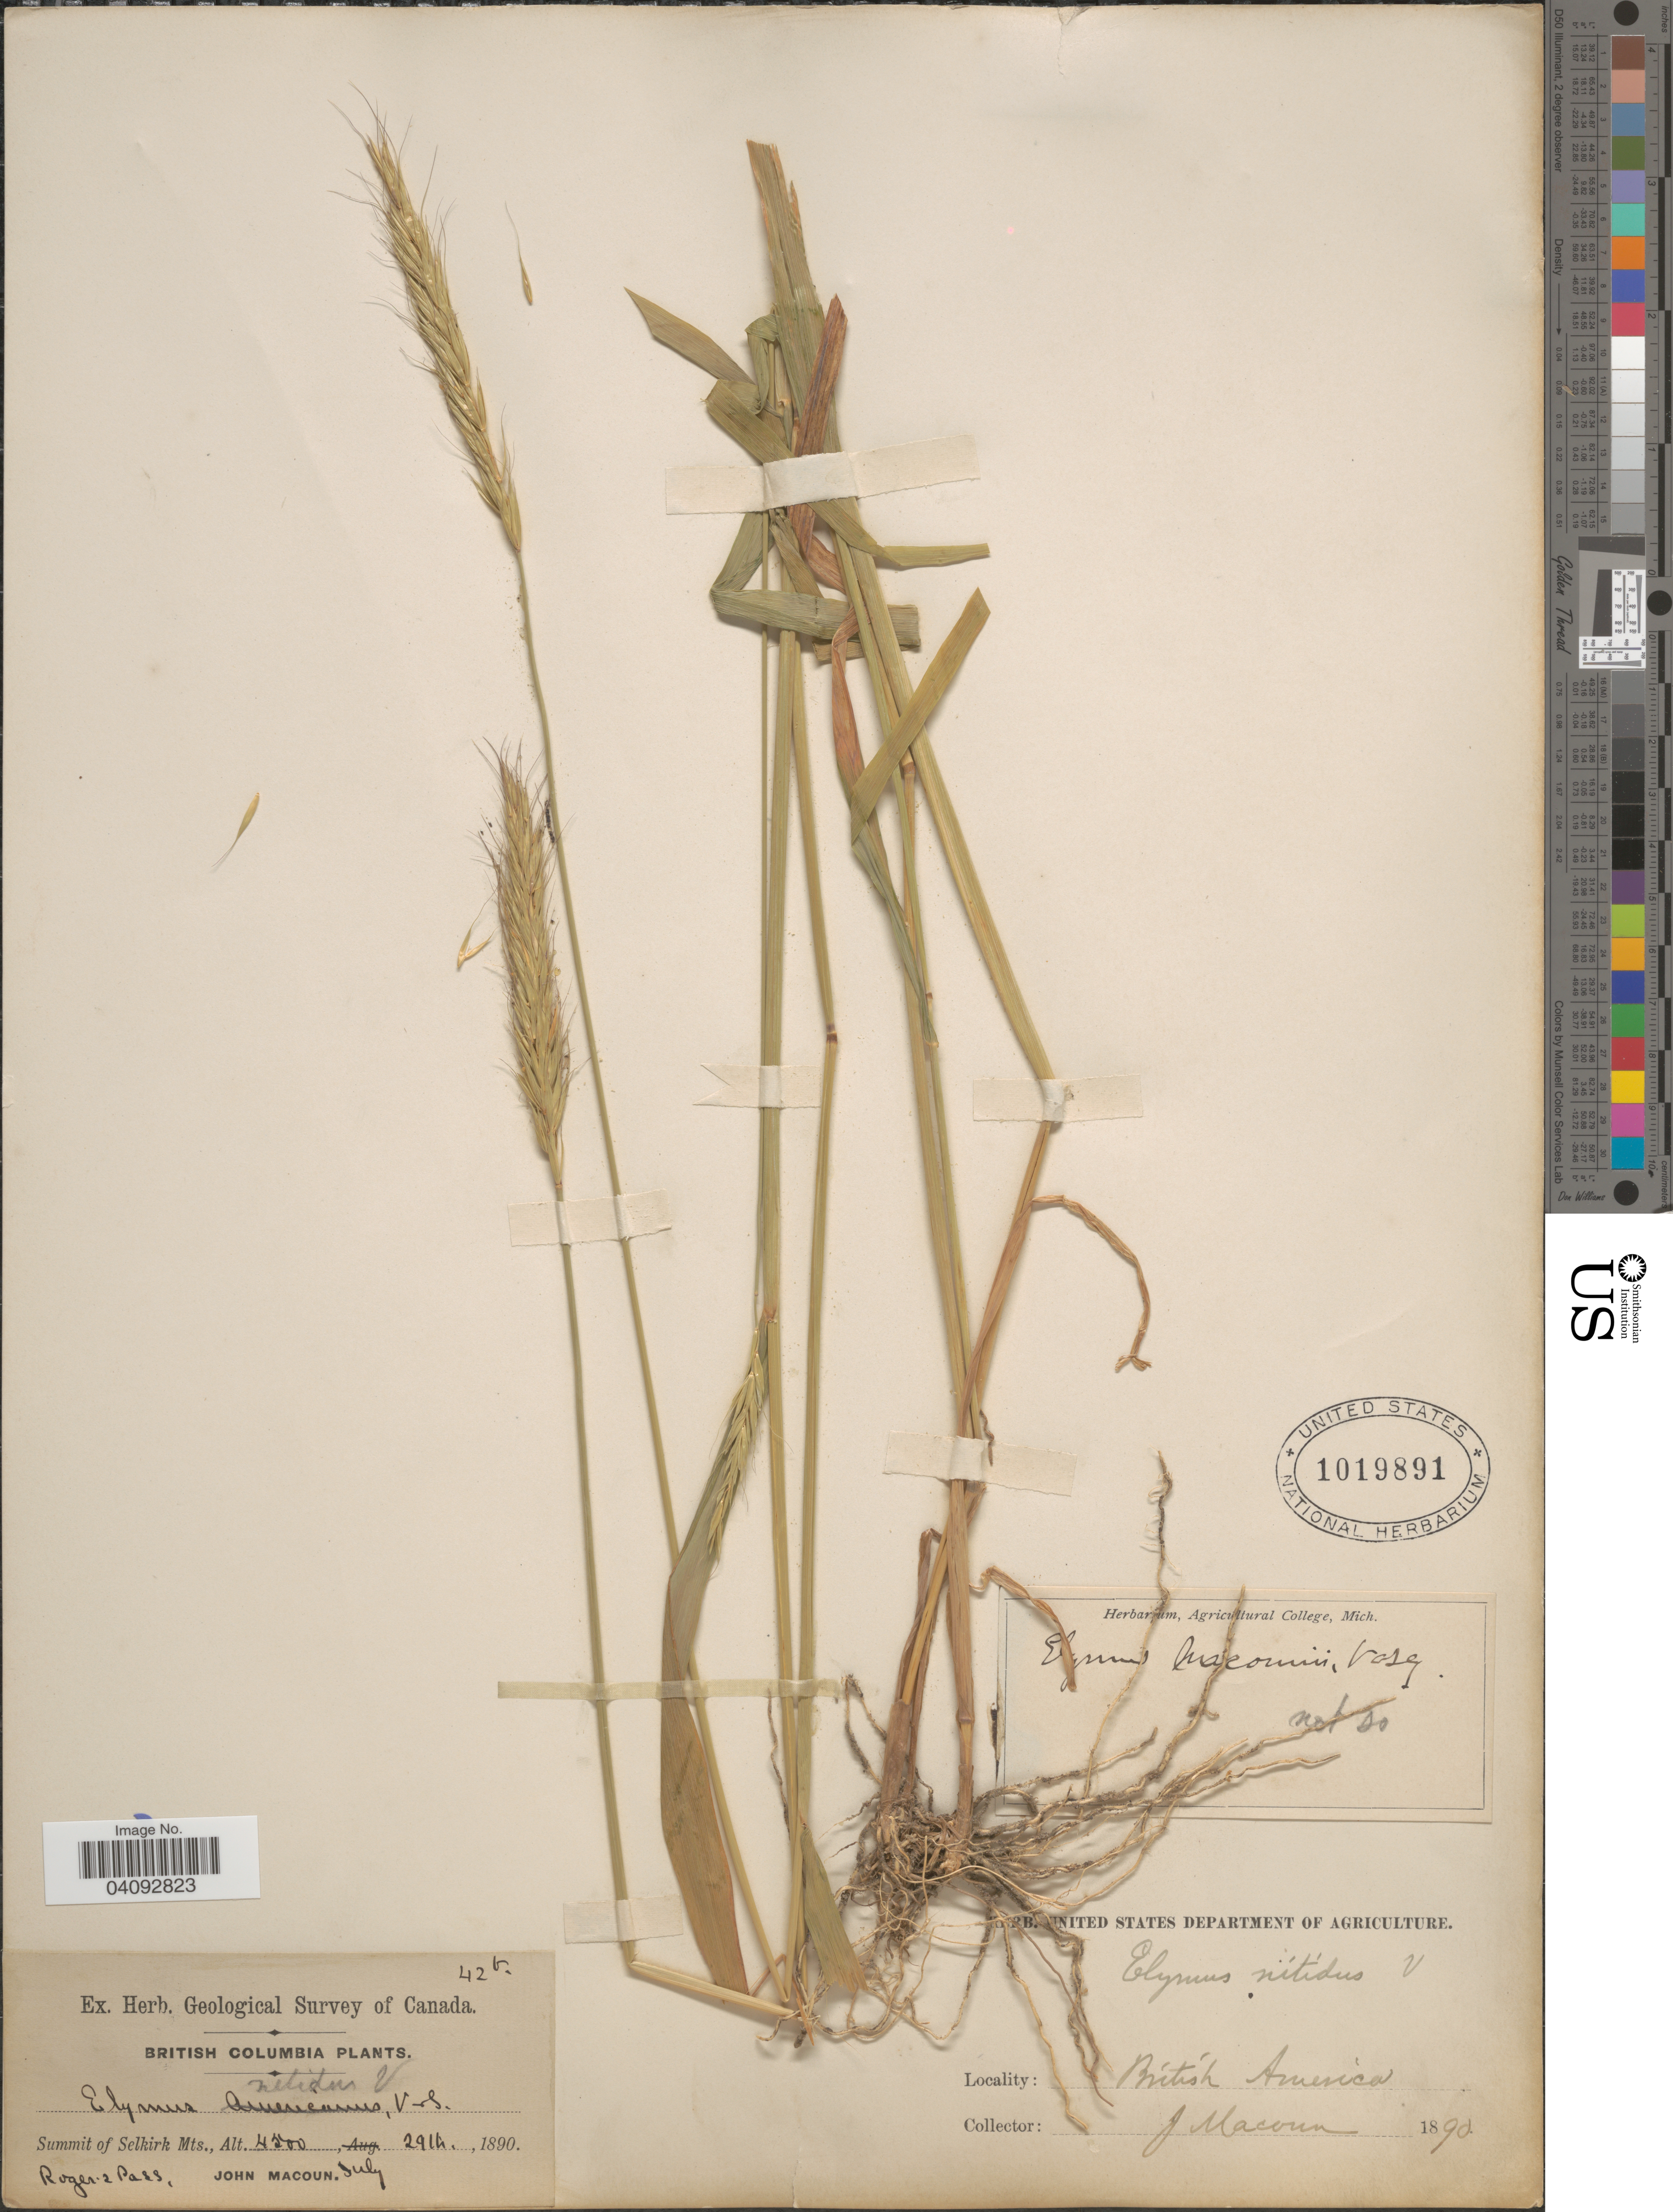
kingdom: Plantae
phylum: Tracheophyta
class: Liliopsida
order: Poales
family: Poaceae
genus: Elymus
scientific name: Elymus glaucus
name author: Buckley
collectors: J. Macoun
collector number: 42b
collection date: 1890-07-29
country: Canada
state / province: British Columbia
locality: Geological Survey of Canada. Summit of Selkirk Mts. Roger's Pass.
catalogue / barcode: US 1019891